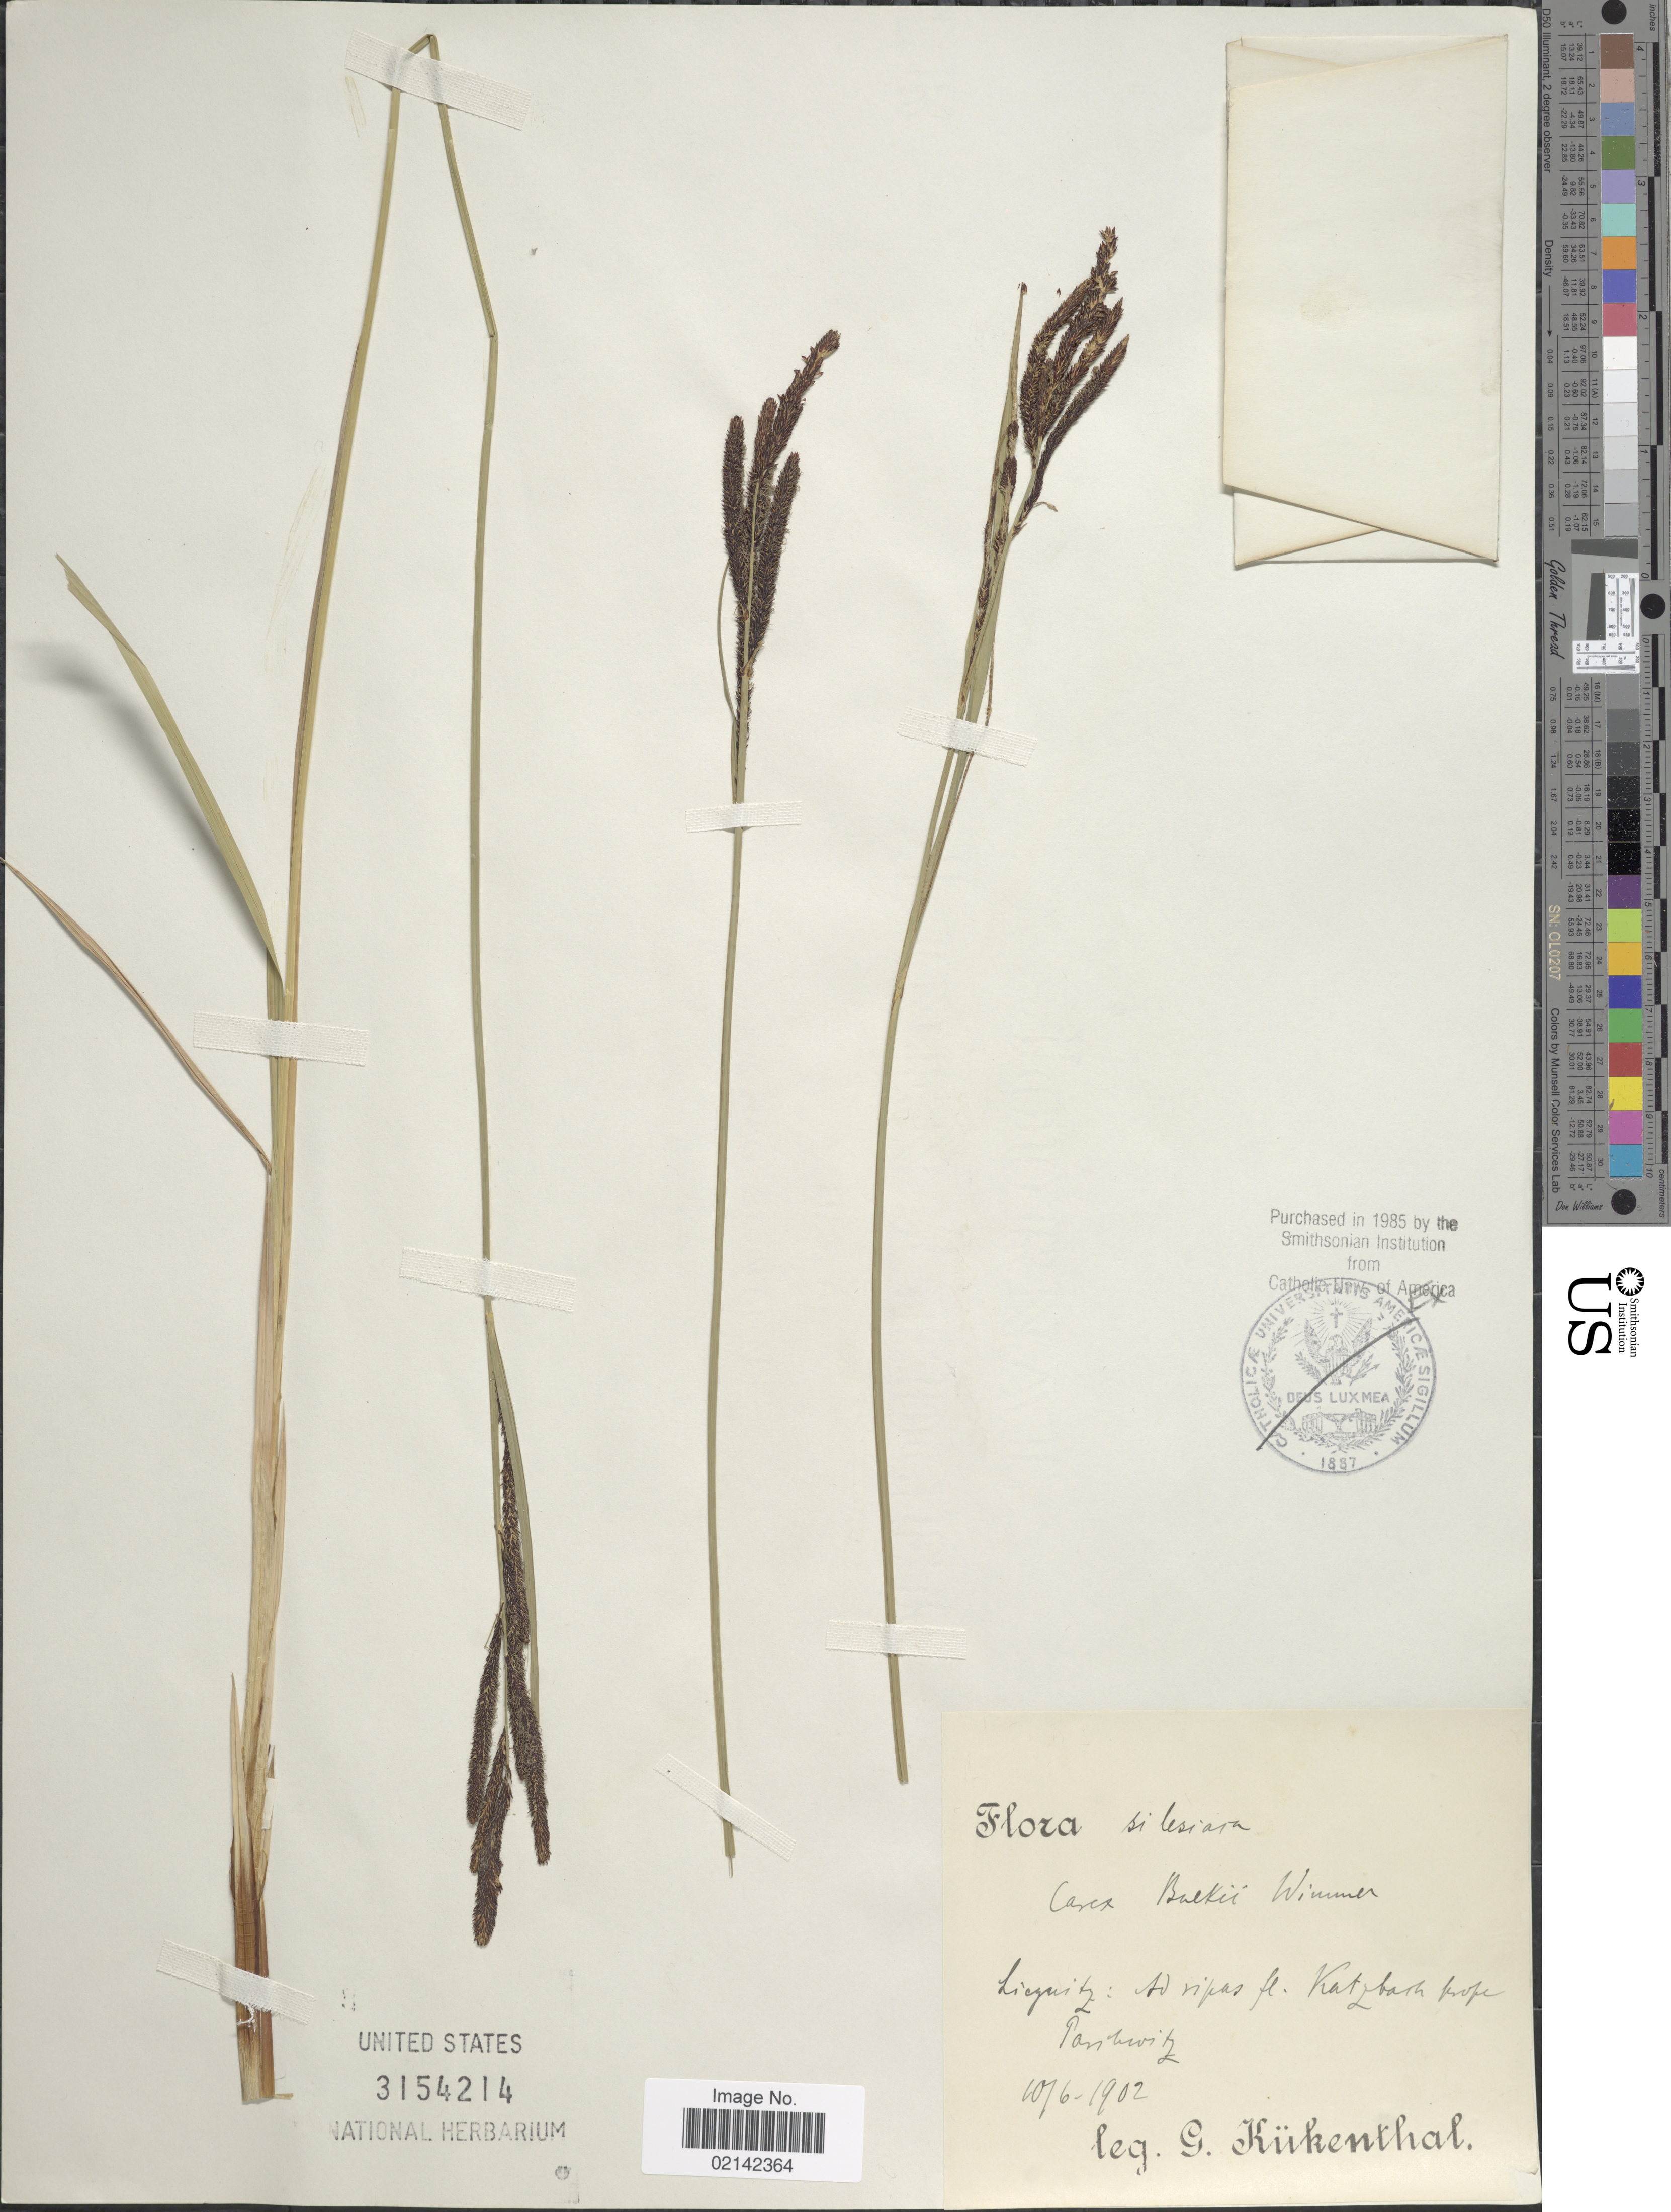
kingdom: Plantae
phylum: Tracheophyta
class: Liliopsida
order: Poales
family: Cyperaceae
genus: Carex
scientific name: Carex buekii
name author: Wimm.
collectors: G. Kükenthal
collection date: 1902-06-10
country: Germany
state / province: Bayern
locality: Silesiara. Lieguitz: Ad ripas fl. Katzbach prope Parihwitz [interpreted]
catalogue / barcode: US 3154214